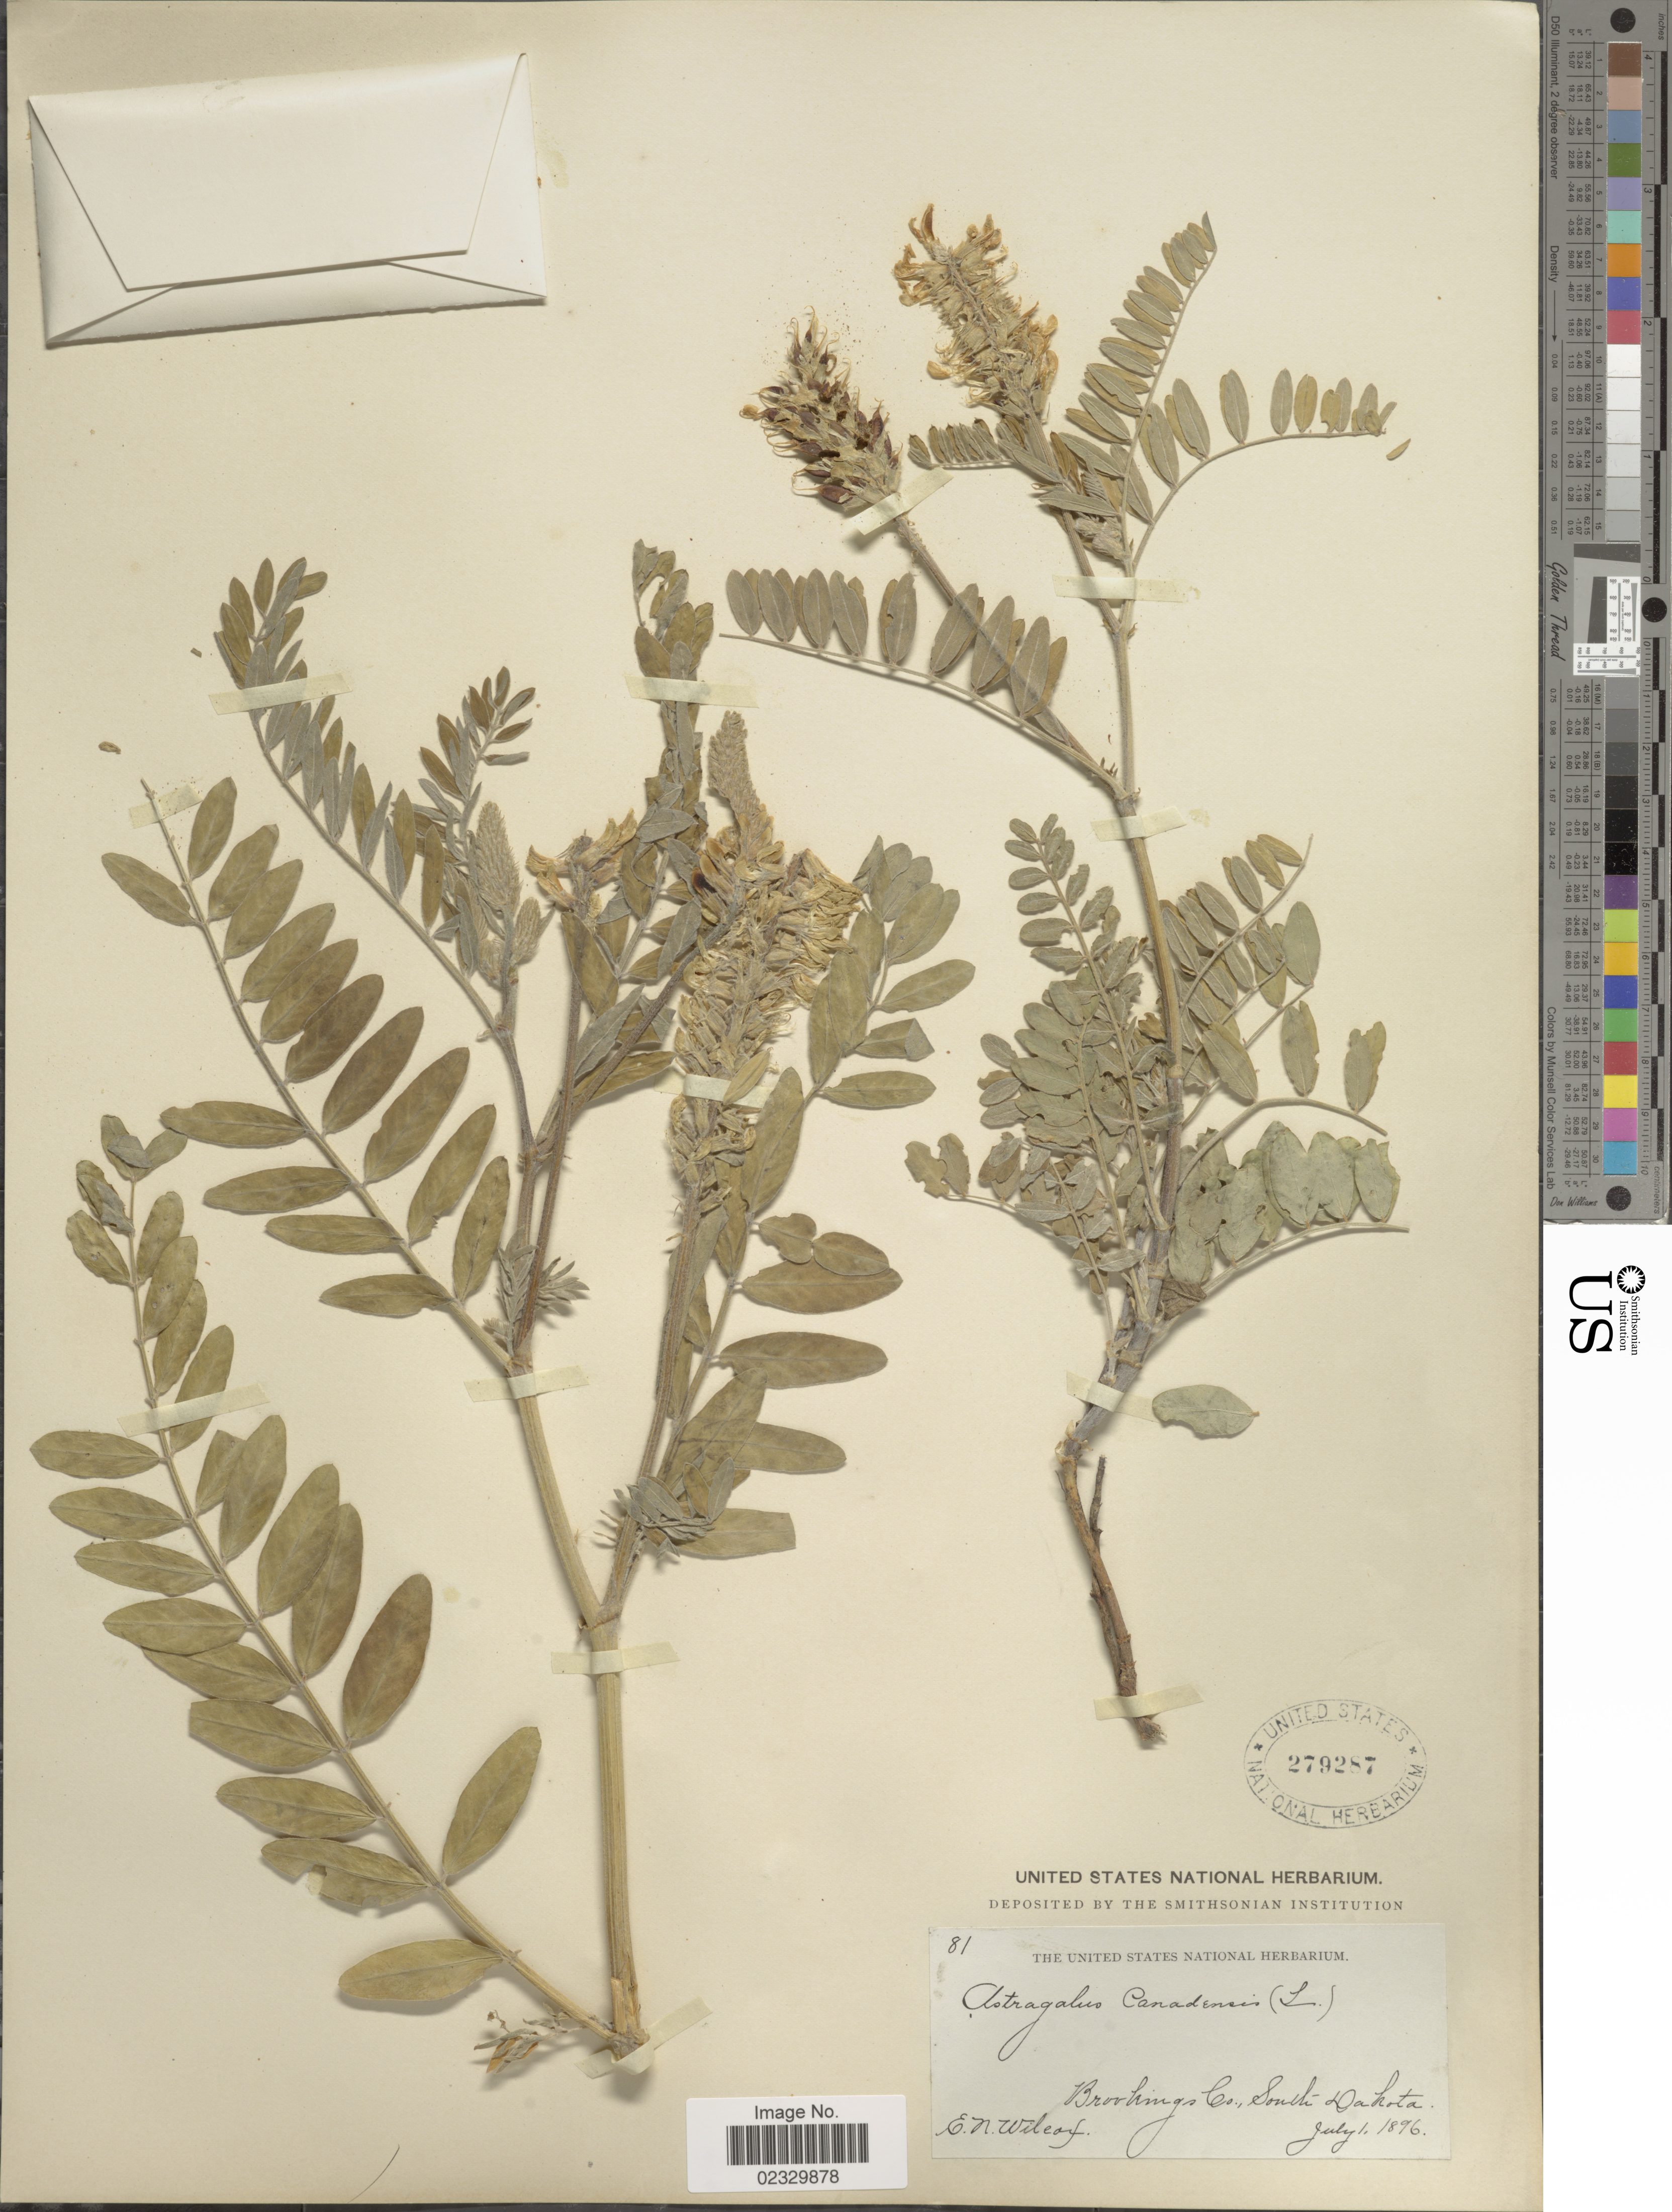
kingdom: Plantae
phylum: Tracheophyta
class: Magnoliopsida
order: Fabales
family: Fabaceae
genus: Astragalus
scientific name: Astragalus canadensis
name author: L.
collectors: E. Wileax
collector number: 81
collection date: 1896-07-01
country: United States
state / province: South Dakota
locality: Brookings Co.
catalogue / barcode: US 279287